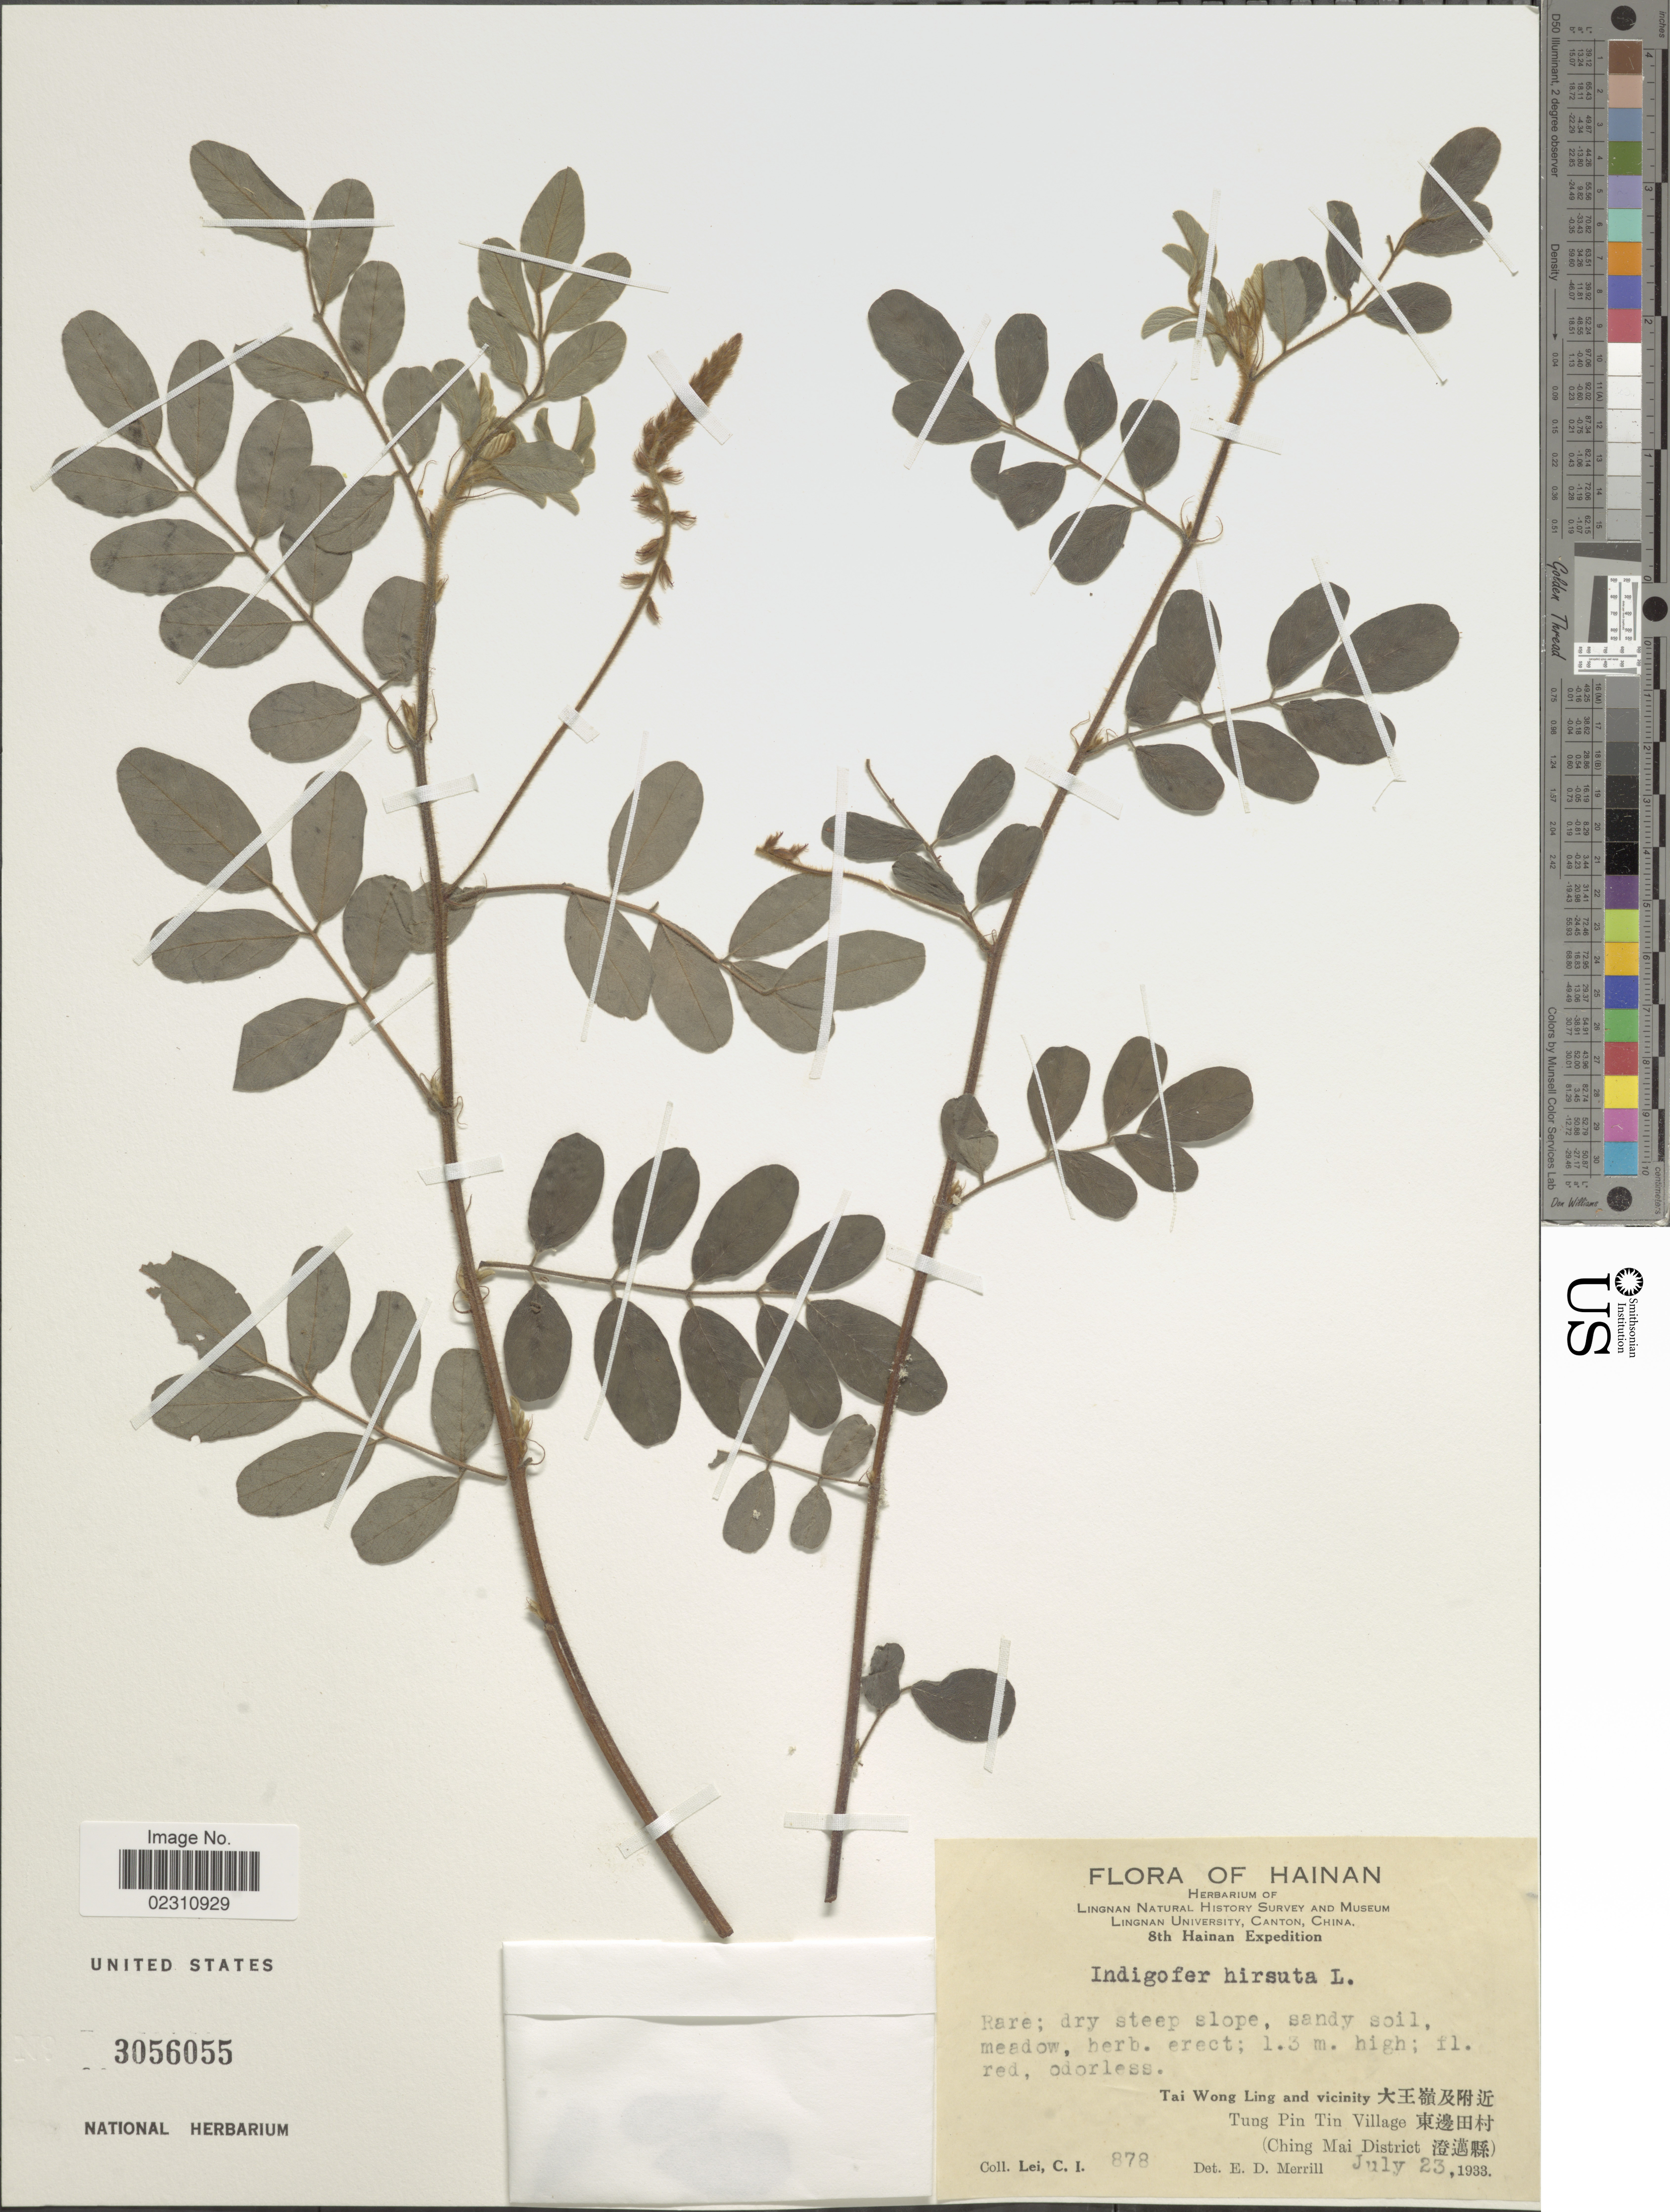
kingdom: Plantae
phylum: Tracheophyta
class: Magnoliopsida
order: Fabales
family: Fabaceae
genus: Indigofera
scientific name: Indigofera hirsuta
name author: L.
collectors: C. I. Lei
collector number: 878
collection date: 1933-07-23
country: China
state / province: Hainan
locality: Hainan,Tai Wong Ling and vicinity, Tung Pin Tin Village (Ching Mai District).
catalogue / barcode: US 3056055